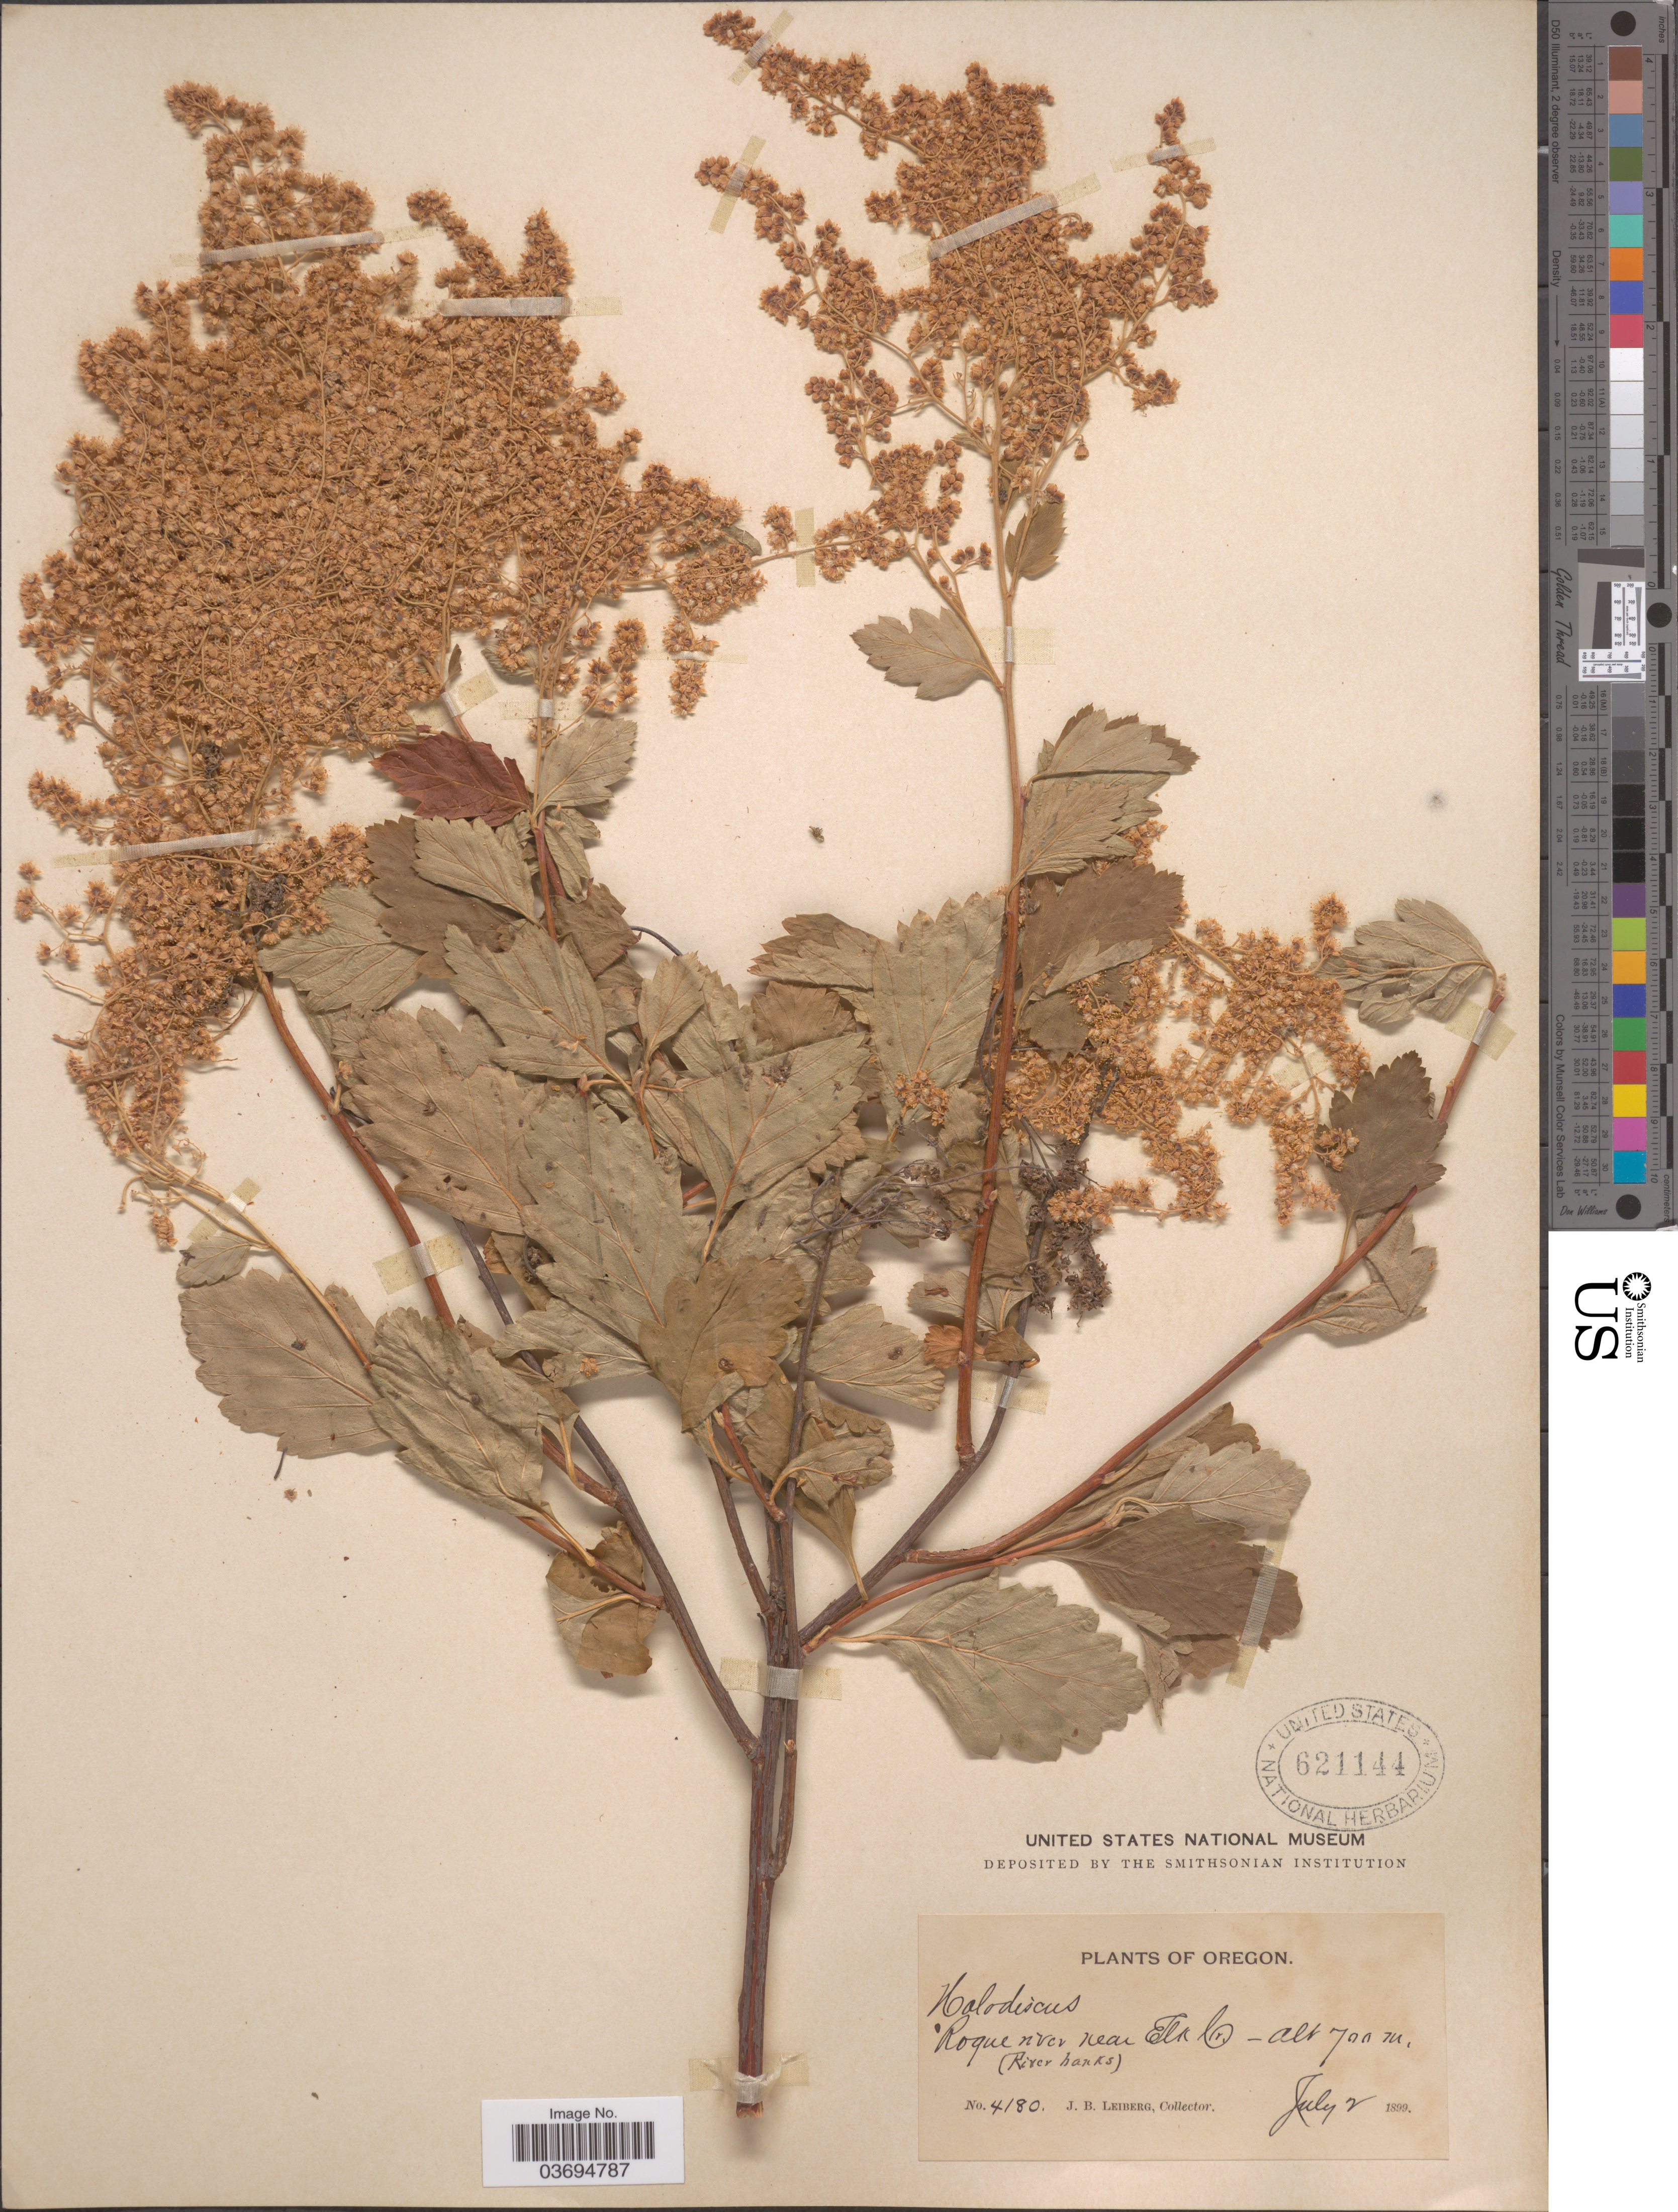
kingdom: Plantae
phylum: Tracheophyta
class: Magnoliopsida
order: Rosales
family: Rosaceae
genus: Holodiscus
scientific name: Holodiscus discolor var. discolor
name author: (Pursh) Maxim.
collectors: J. B. Leiberg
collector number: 4180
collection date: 1899-07-02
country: United States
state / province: Oregon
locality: Rogue river near Elk Cr.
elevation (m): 700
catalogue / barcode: US 621144